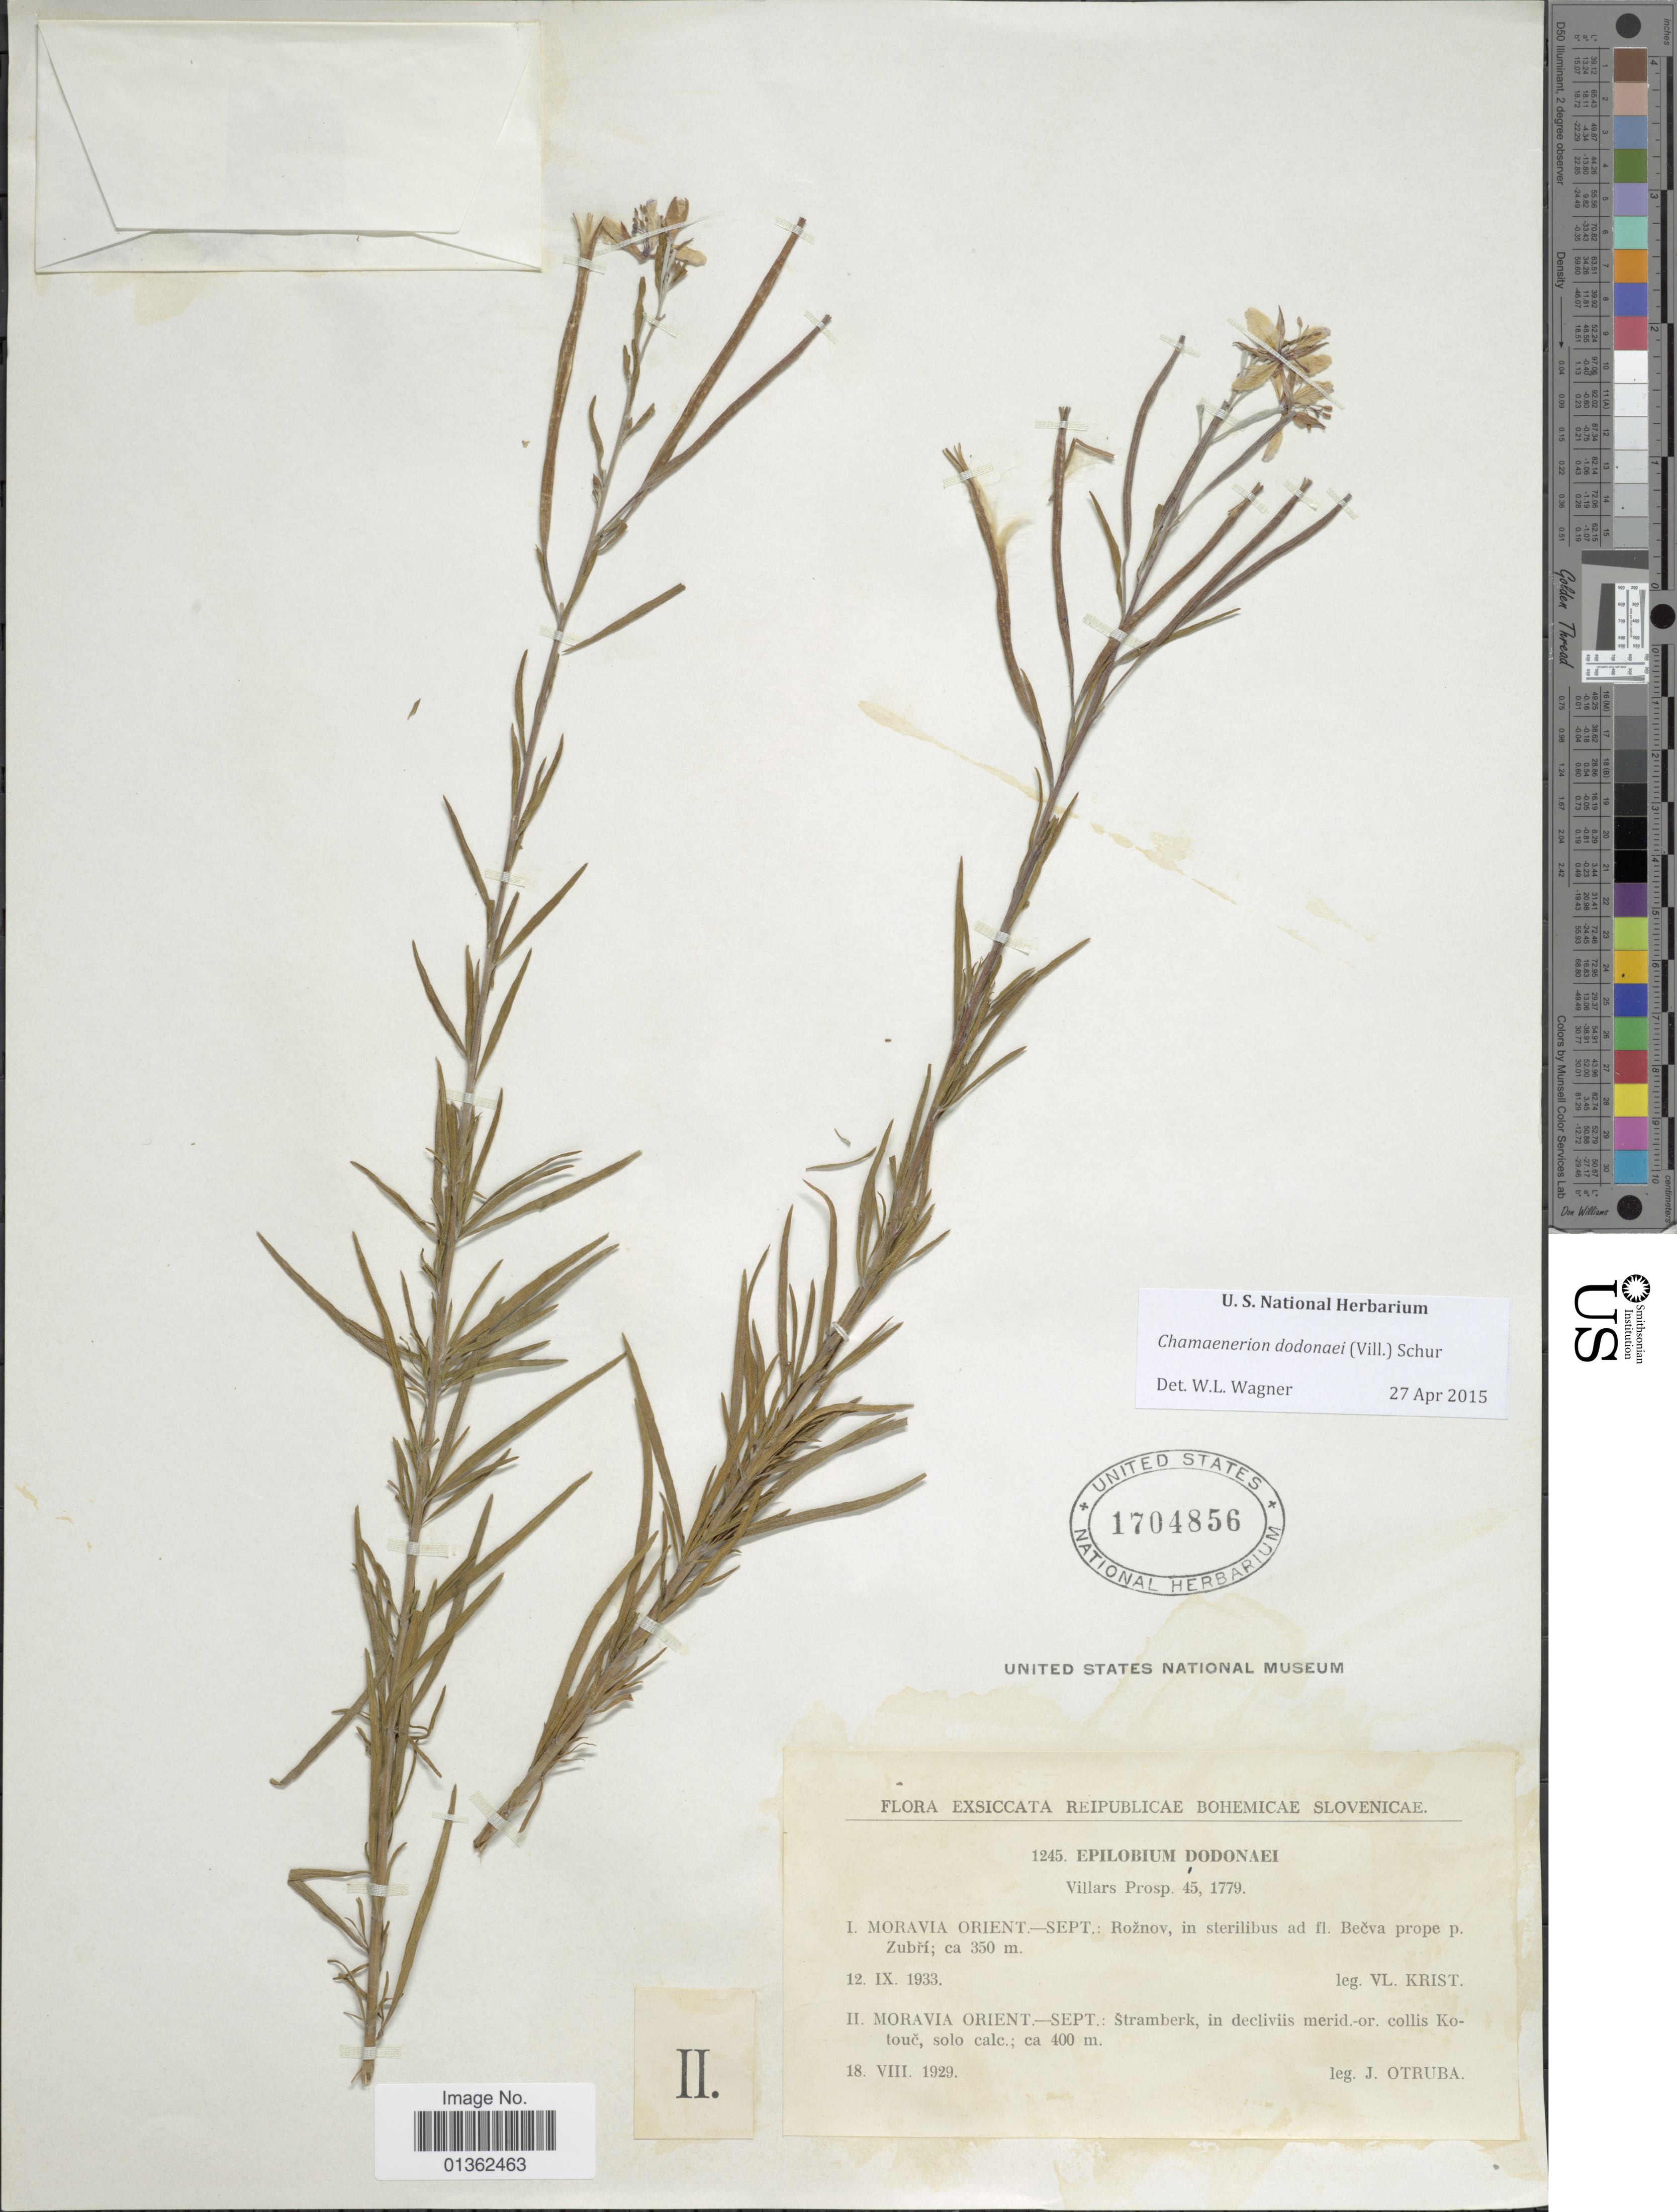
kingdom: Plantae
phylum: Tracheophyta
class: Magnoliopsida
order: Myrtales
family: Onagraceae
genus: Chamaenerion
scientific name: Chamaenerion dodonaei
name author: (Vill.) Schur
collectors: J. Otruba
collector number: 1245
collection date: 1929-08-18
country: Czechia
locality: Moravia Orient.-Sept.: Stramberk, in decliviis merid.-or. collis Kotouc, solo calc.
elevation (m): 400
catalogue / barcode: US 1704856